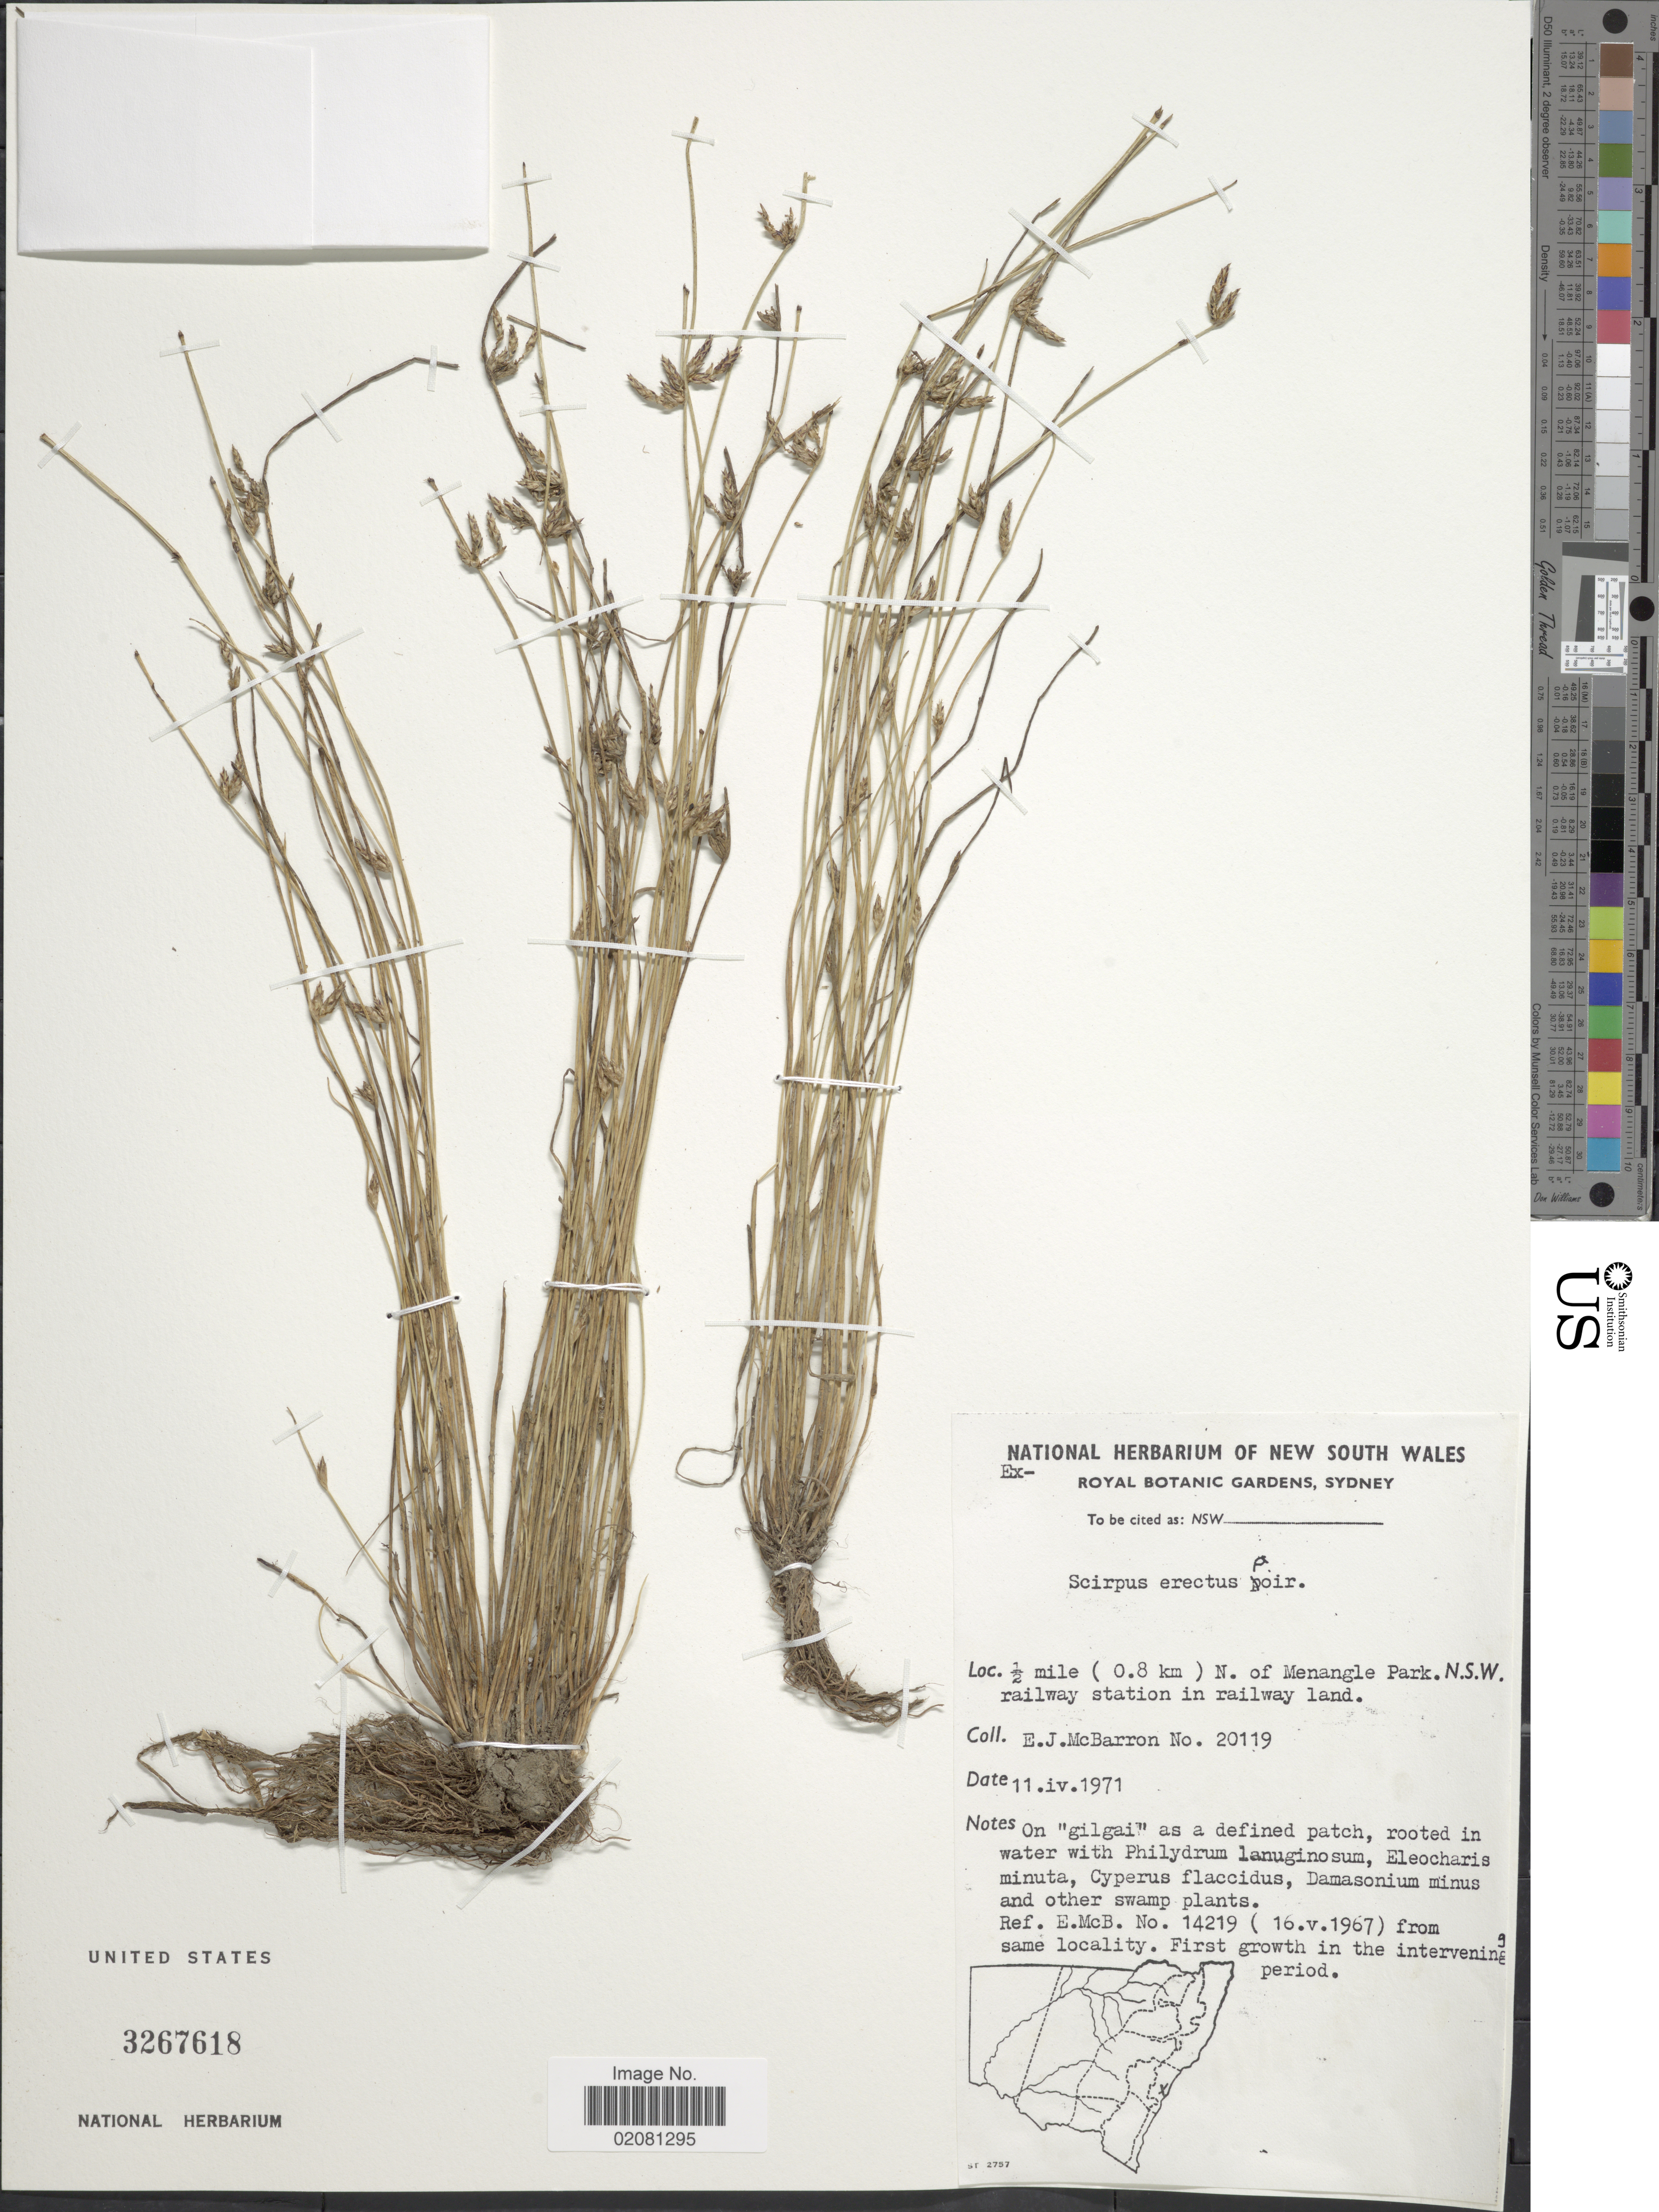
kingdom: Plantae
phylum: Tracheophyta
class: Liliopsida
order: Poales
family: Cyperaceae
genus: Schoenoplectus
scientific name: Schoenoplectus erectus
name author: (Poir.) Palla ex J. Raynal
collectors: E. McBarron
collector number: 20119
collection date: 1971-04-11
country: Australia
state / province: New South Wales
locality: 0.5 mile (0.8 km) N. of Menangle Park, railway station in railway road.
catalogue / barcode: US 3267618